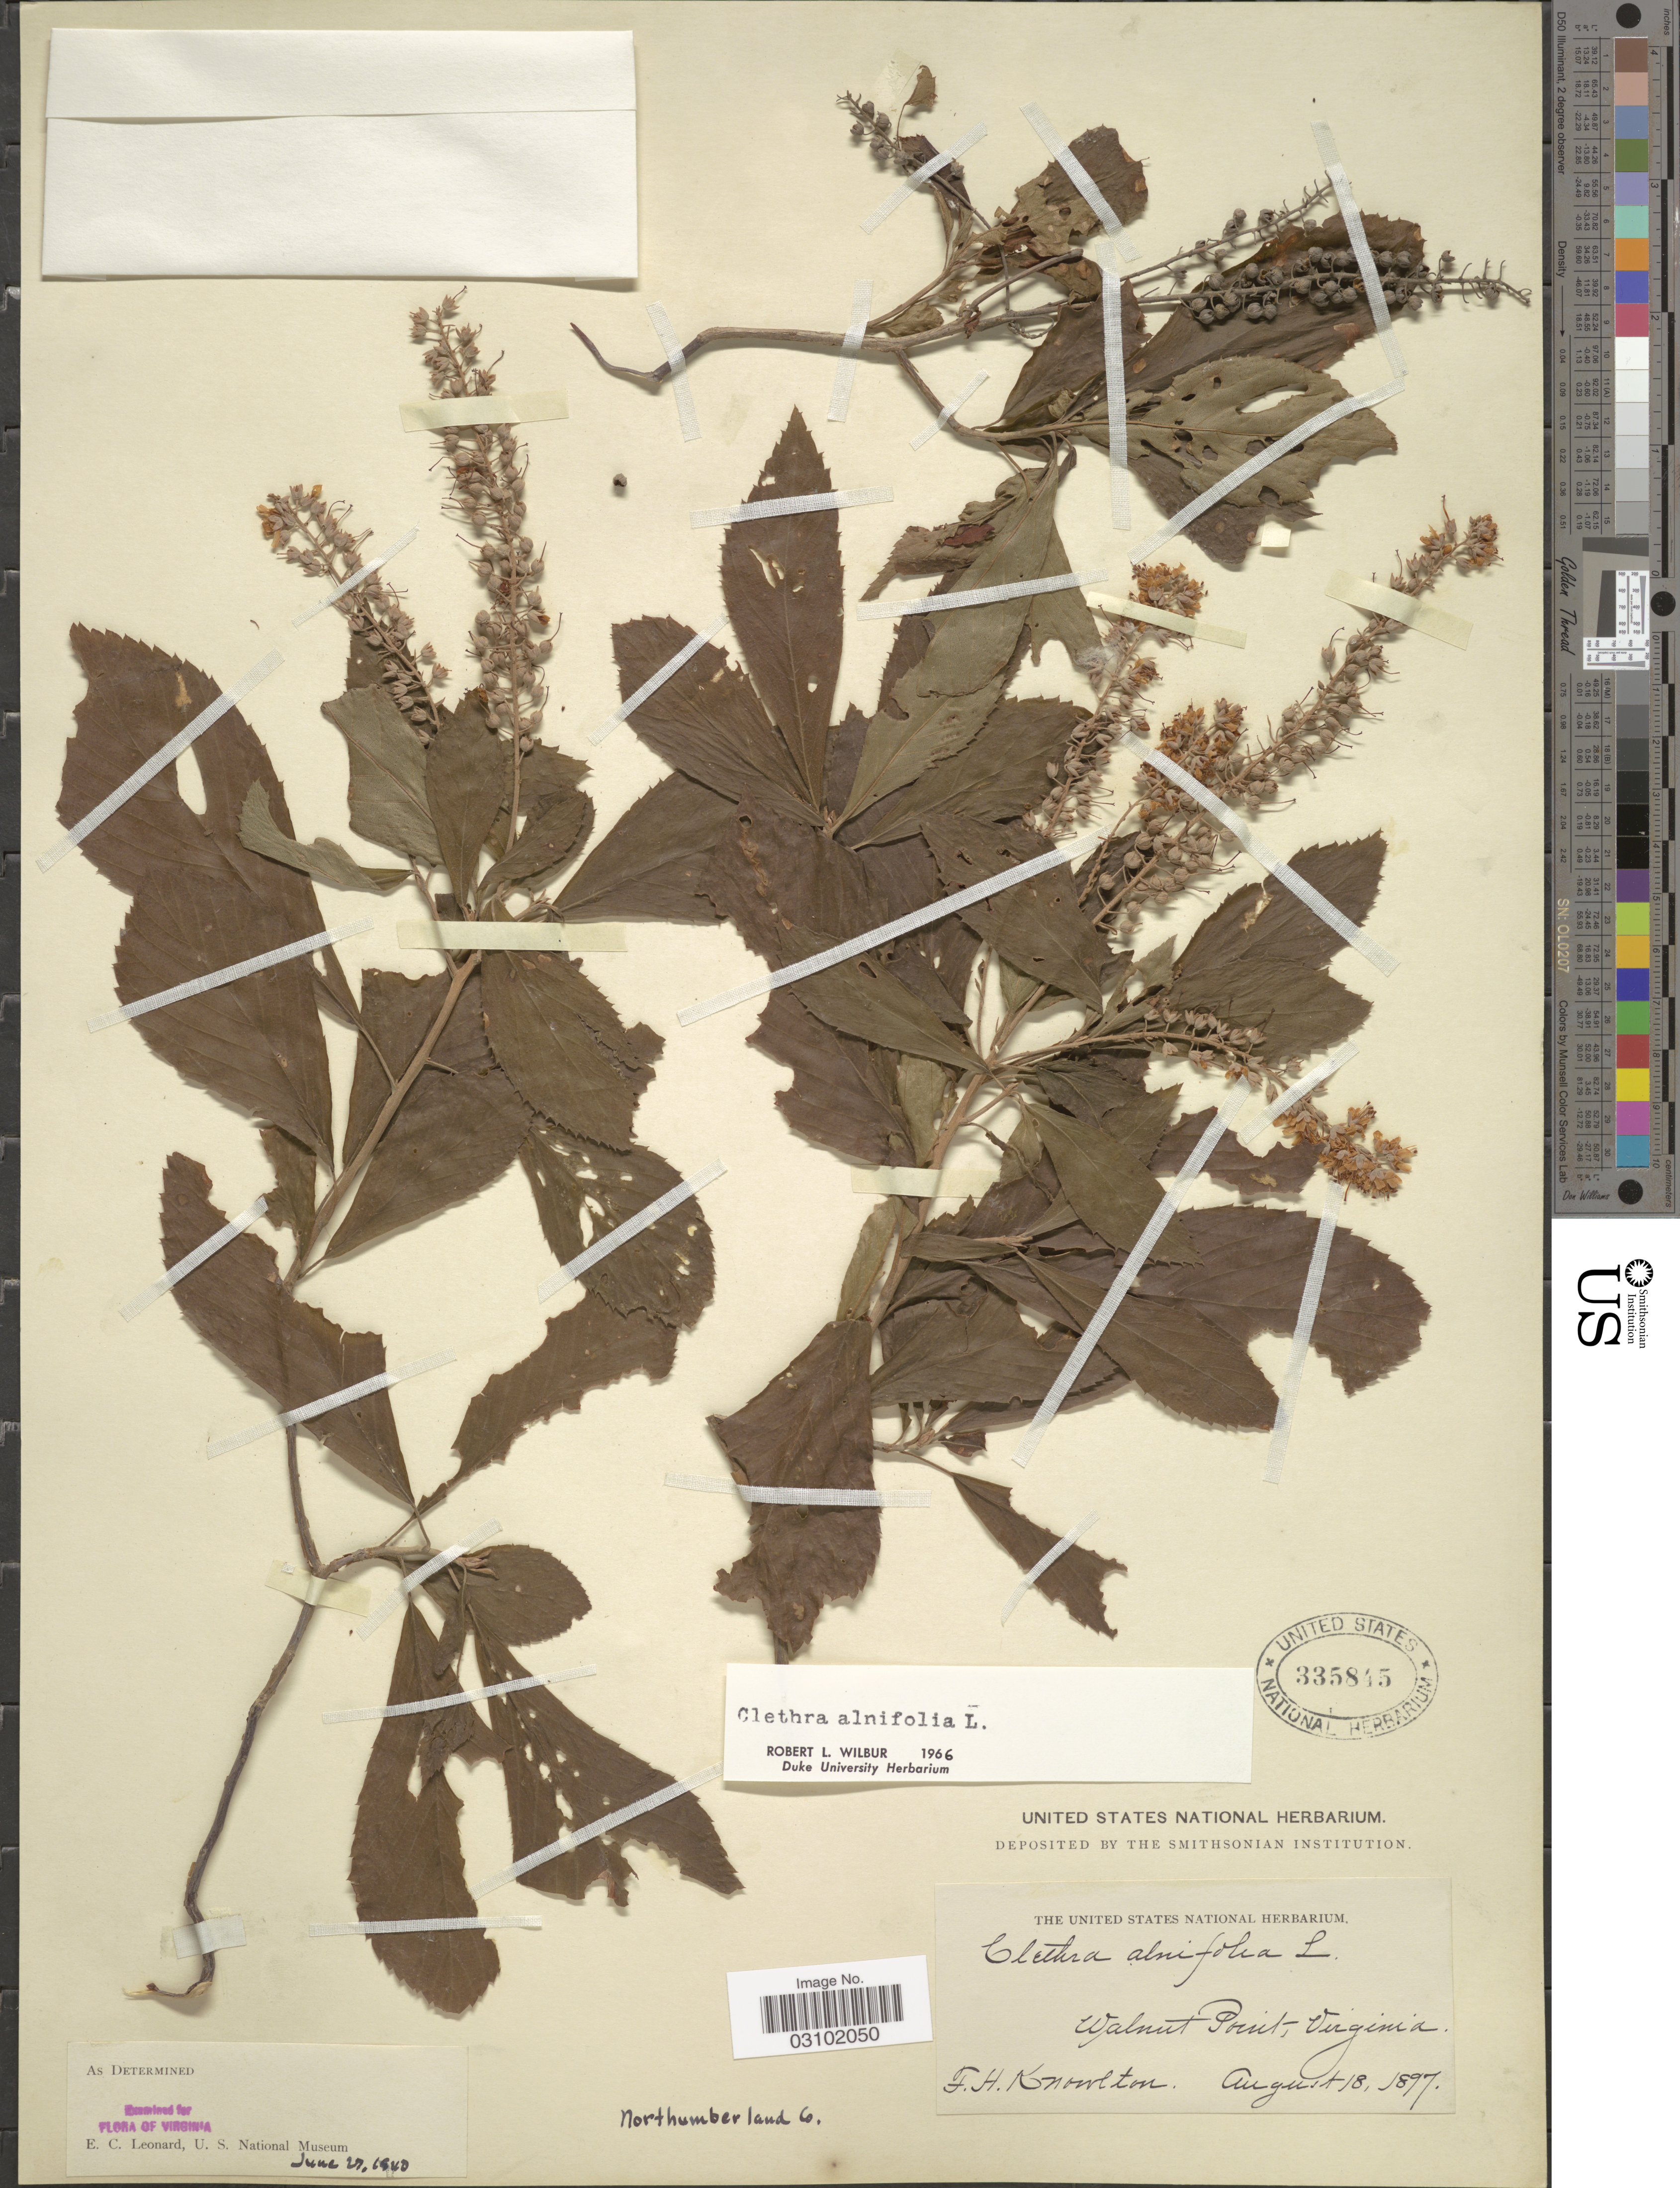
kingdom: Plantae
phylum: Tracheophyta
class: Magnoliopsida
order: Ericales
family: Clethraceae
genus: Clethra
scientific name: Clethra alnifolia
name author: L.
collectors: F. H. Knowlton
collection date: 1897-08-18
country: United States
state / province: Virginia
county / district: Northumberland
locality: Walnut Point. Northumberland Co.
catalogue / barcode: US 335845